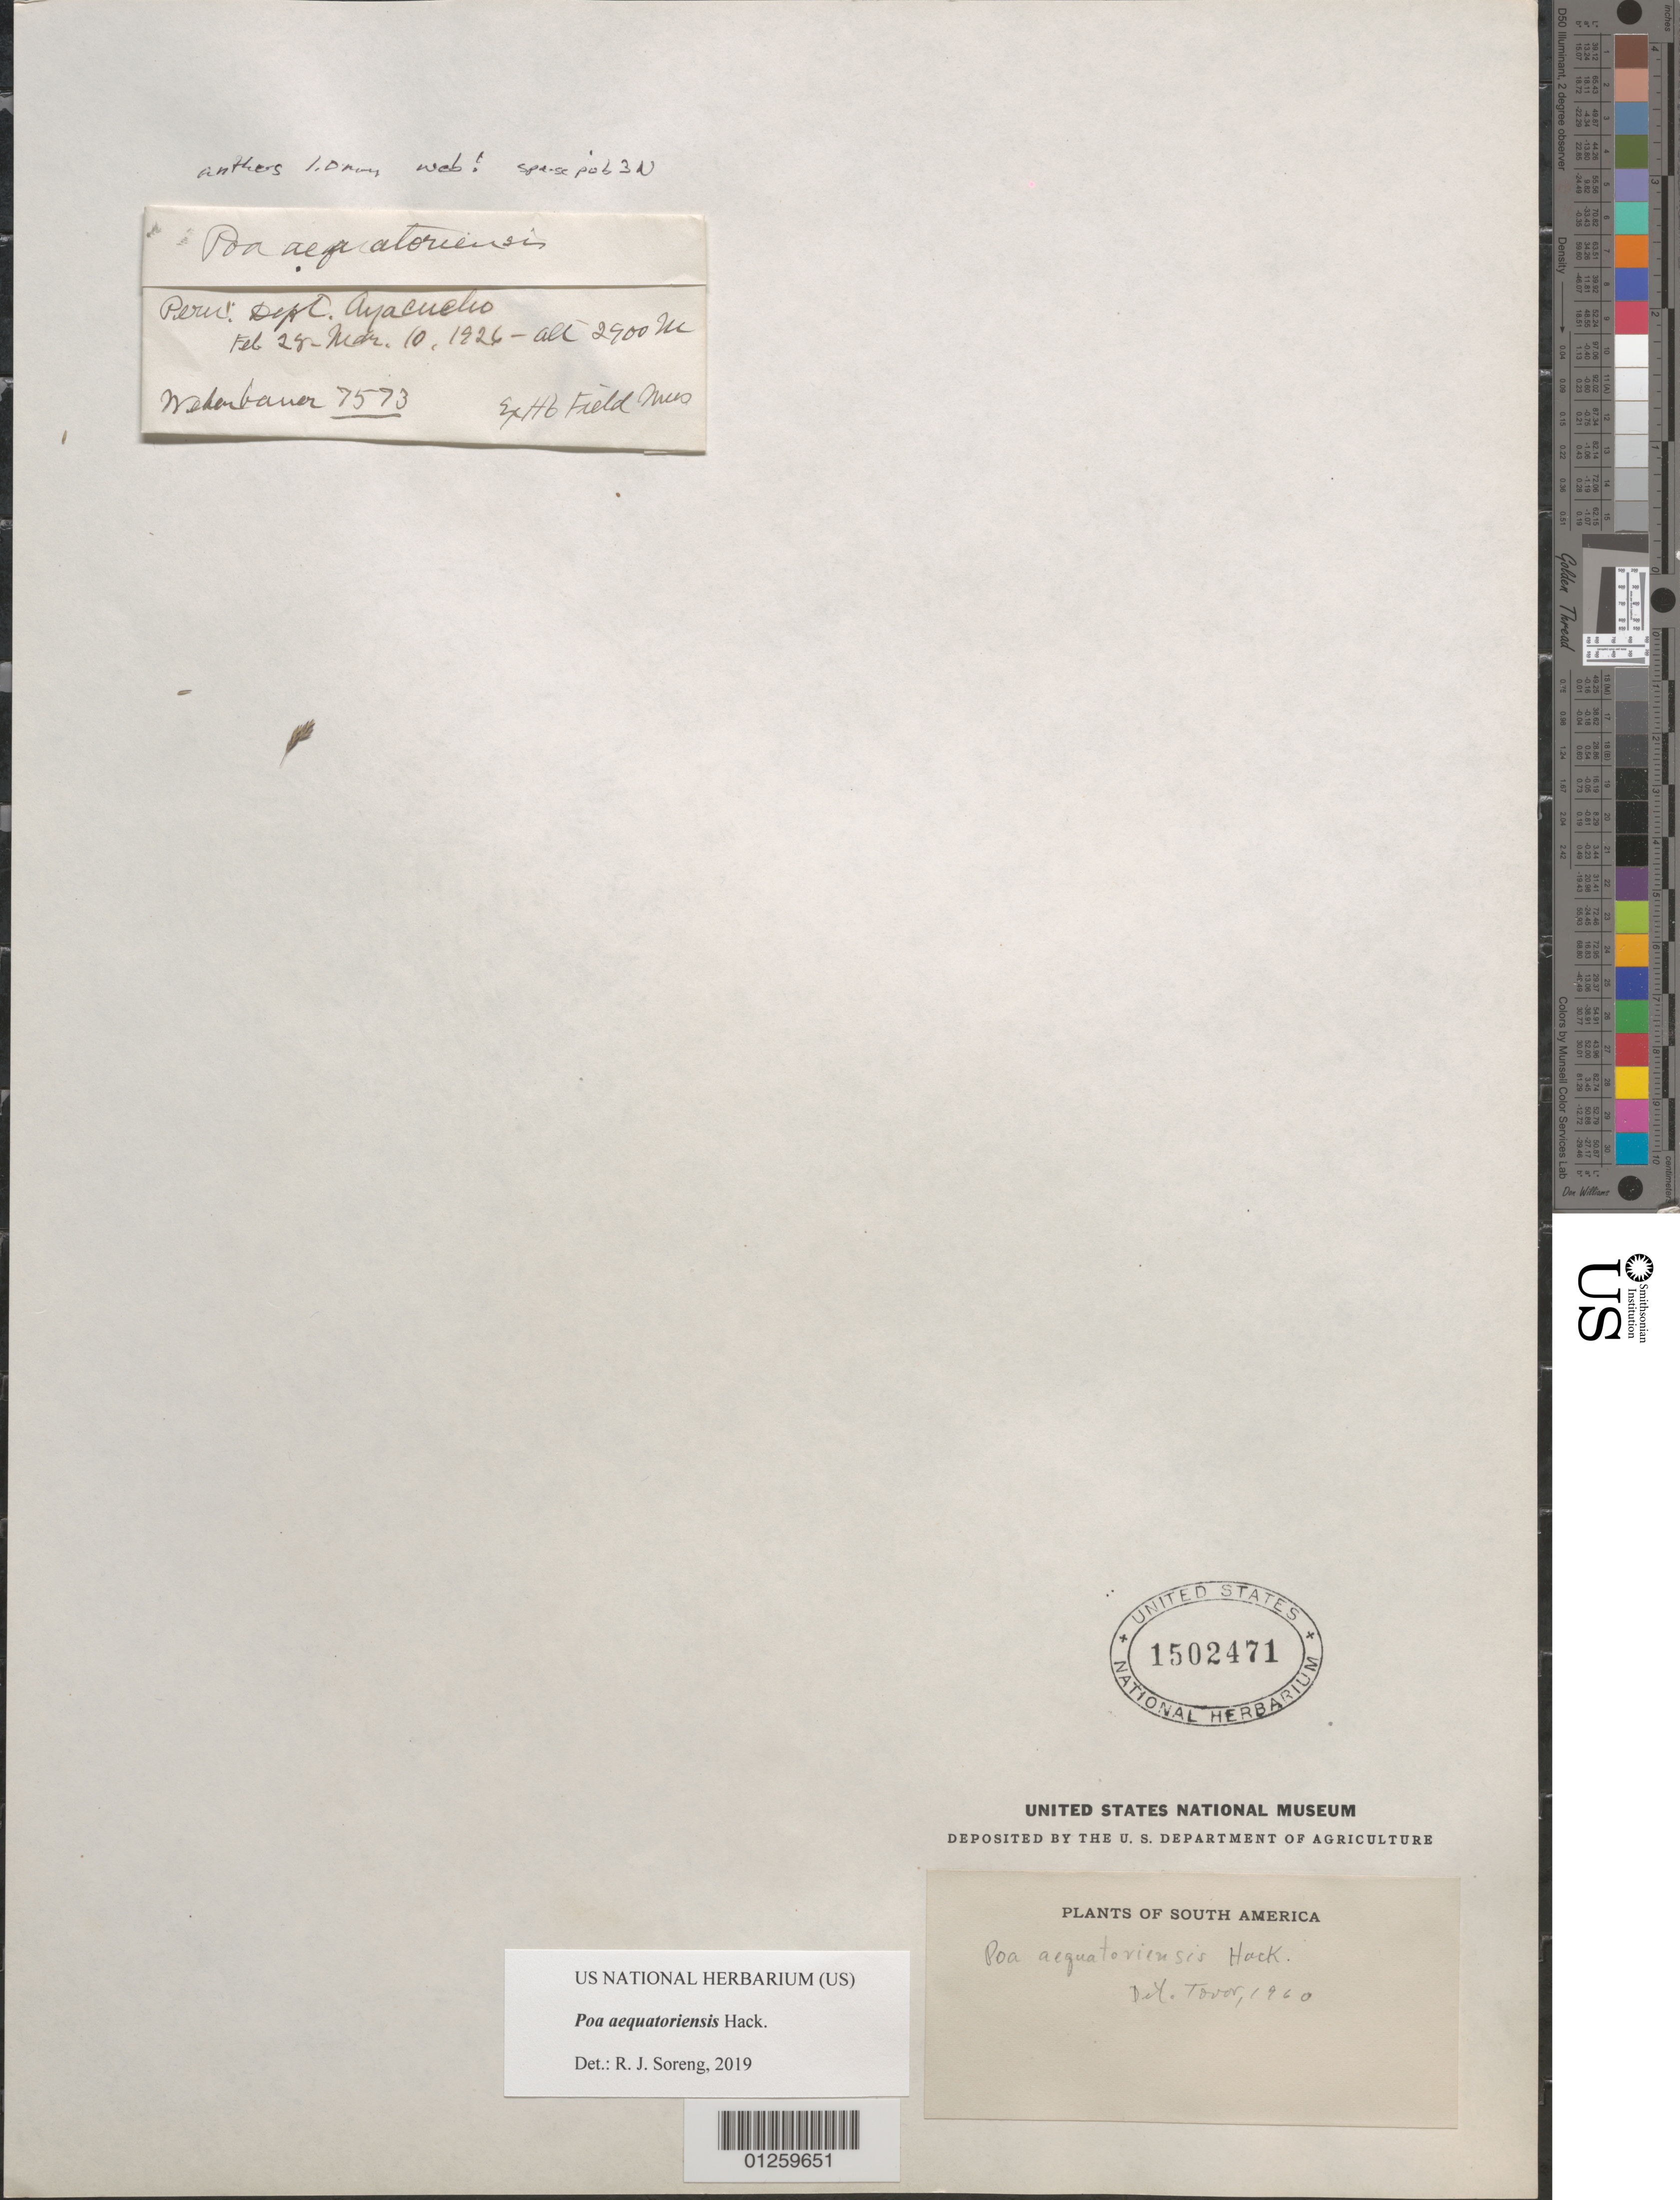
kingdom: Plantae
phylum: Tracheophyta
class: Liliopsida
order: Poales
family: Poaceae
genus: Poa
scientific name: Poa aequatoriensis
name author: Hack.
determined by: Soreng, Robert J., Research Associate (BOT), Smithsonian Institution - National Museum of Natural History (UNITED STATES)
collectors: A. Weberbauer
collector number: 7573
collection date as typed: Feb 28 - Mar 10, 1926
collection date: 1926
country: Peru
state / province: Ayacucho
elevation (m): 2900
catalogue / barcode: US 1502471